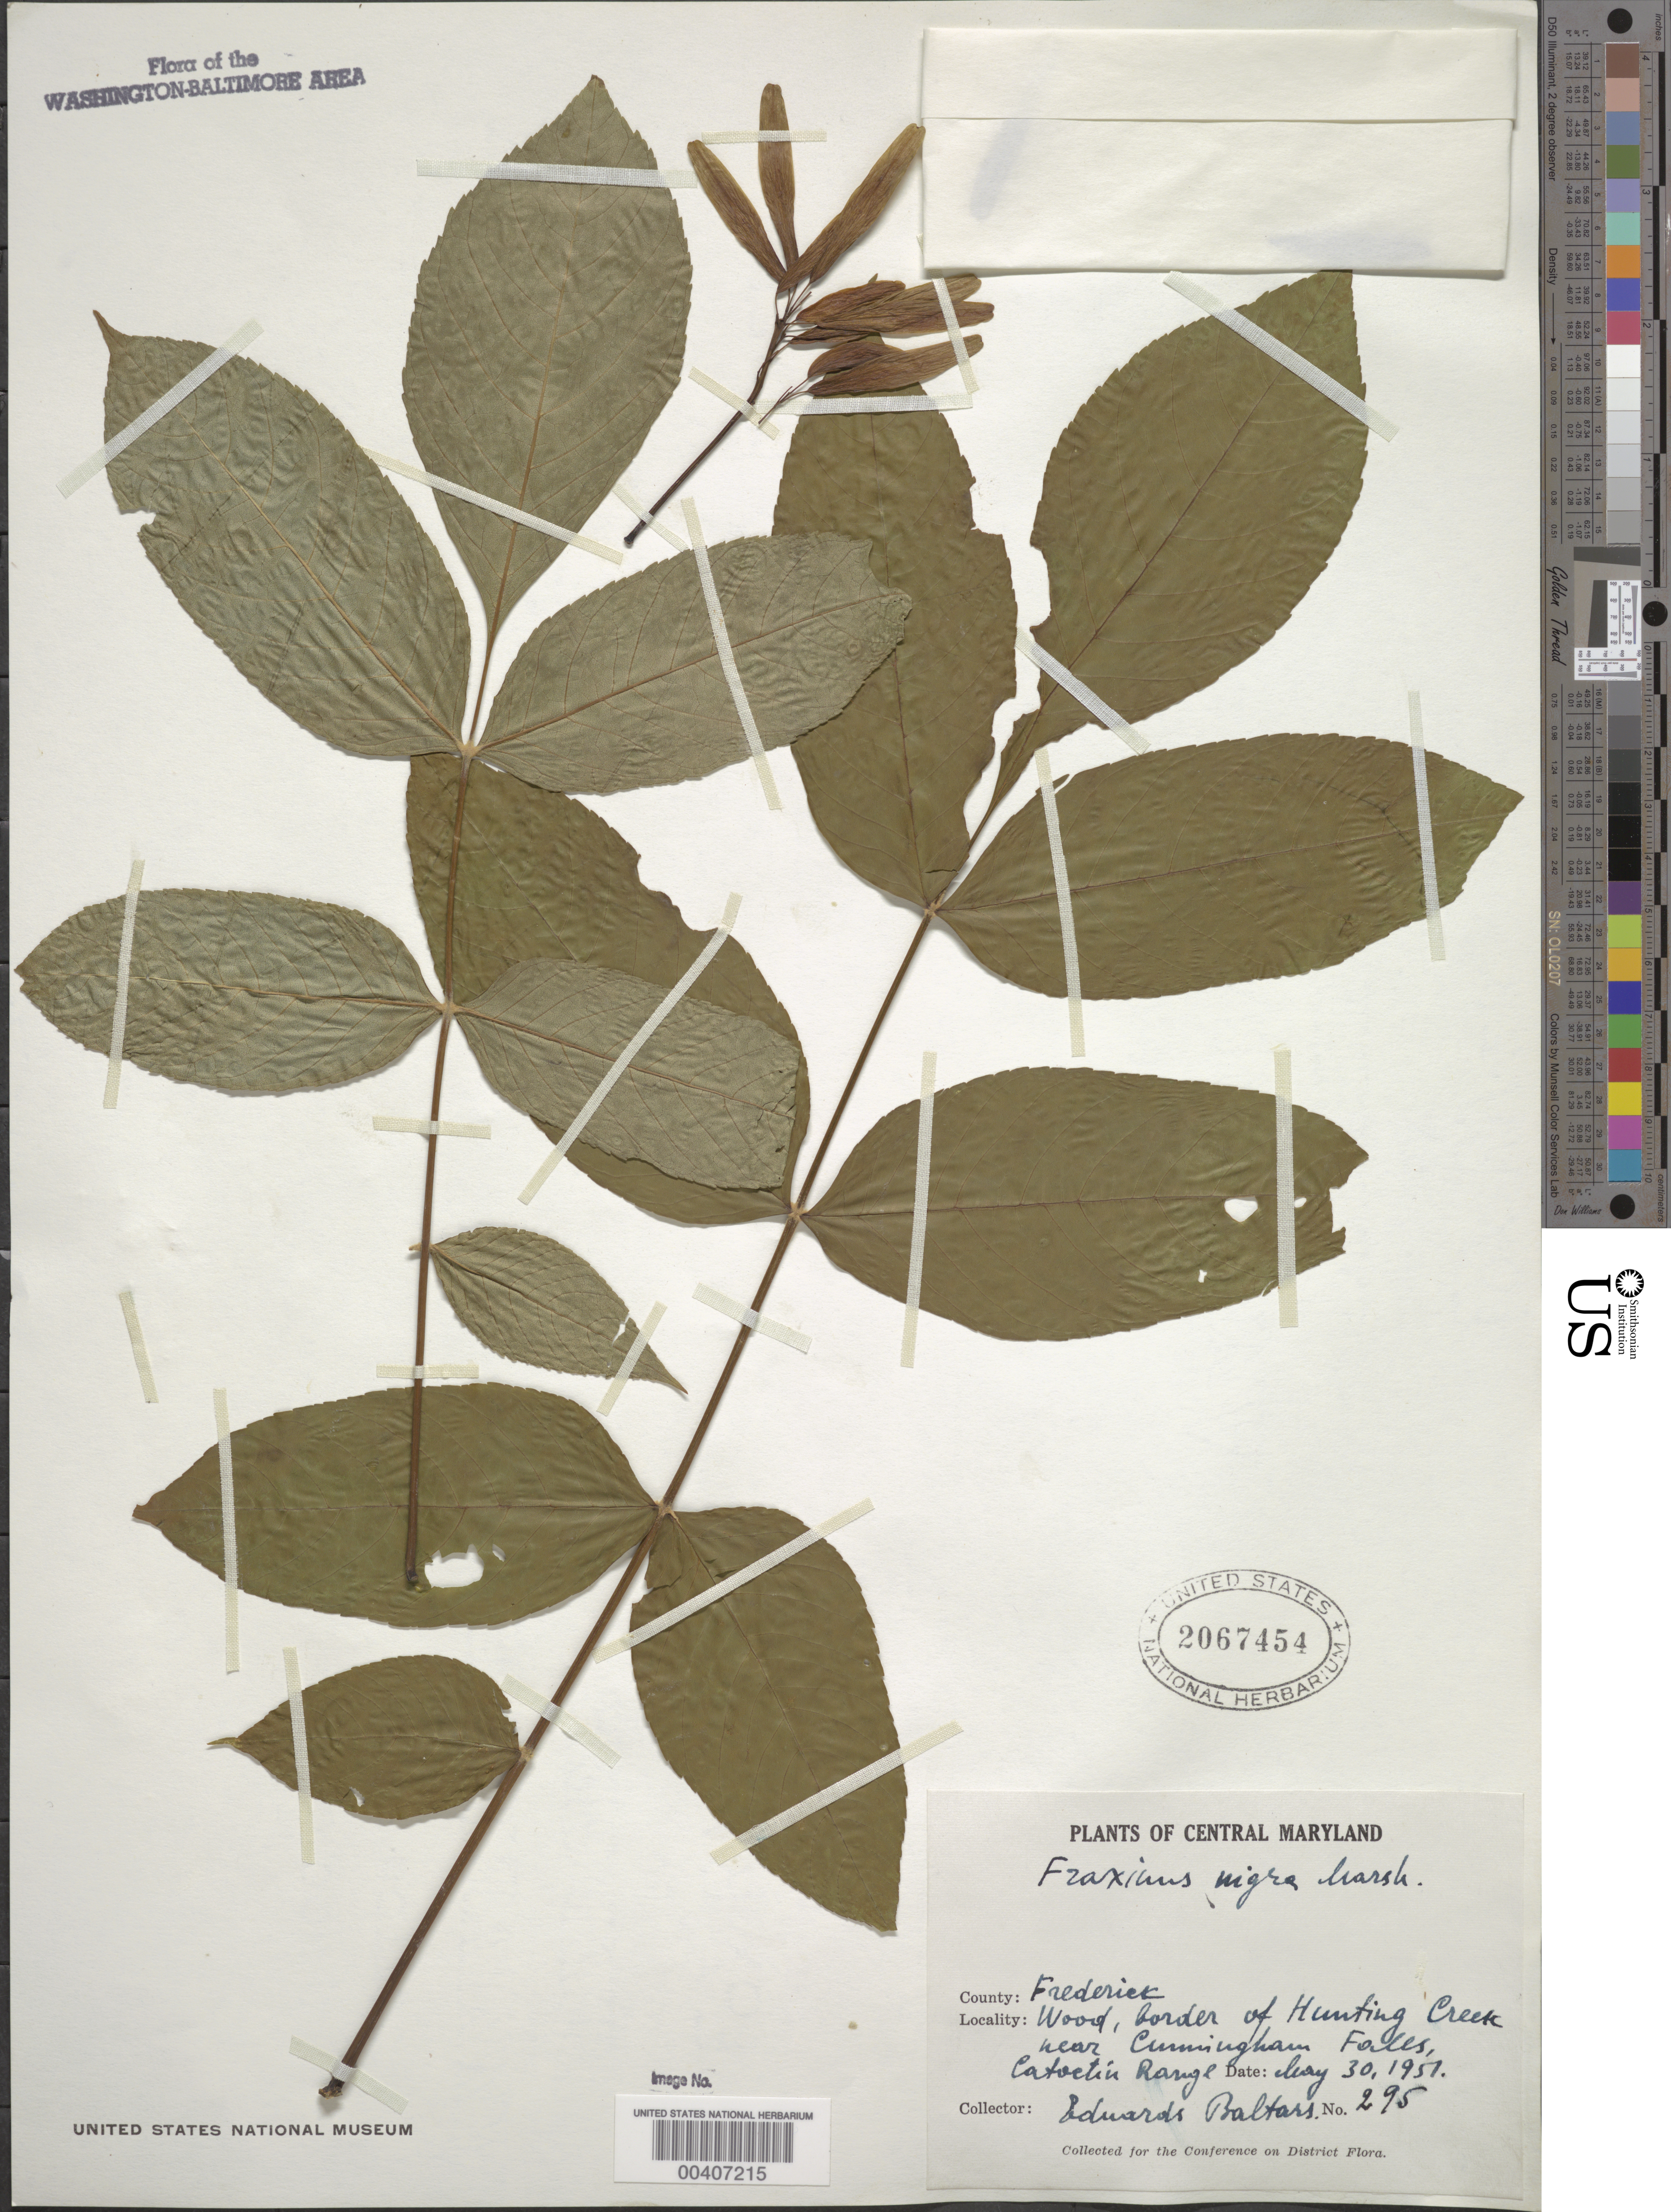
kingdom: Plantae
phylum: Tracheophyta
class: Magnoliopsida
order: Lamiales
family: Oleaceae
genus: Fraxinus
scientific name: Fraxinus nigra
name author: Marshall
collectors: E. Baltars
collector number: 295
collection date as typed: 30 May 1951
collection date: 1951-05-30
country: United States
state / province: Maryland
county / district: Frederick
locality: Hunting Creek, near Cunningham Falls, Catoctin Mountains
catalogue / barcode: US 2067454